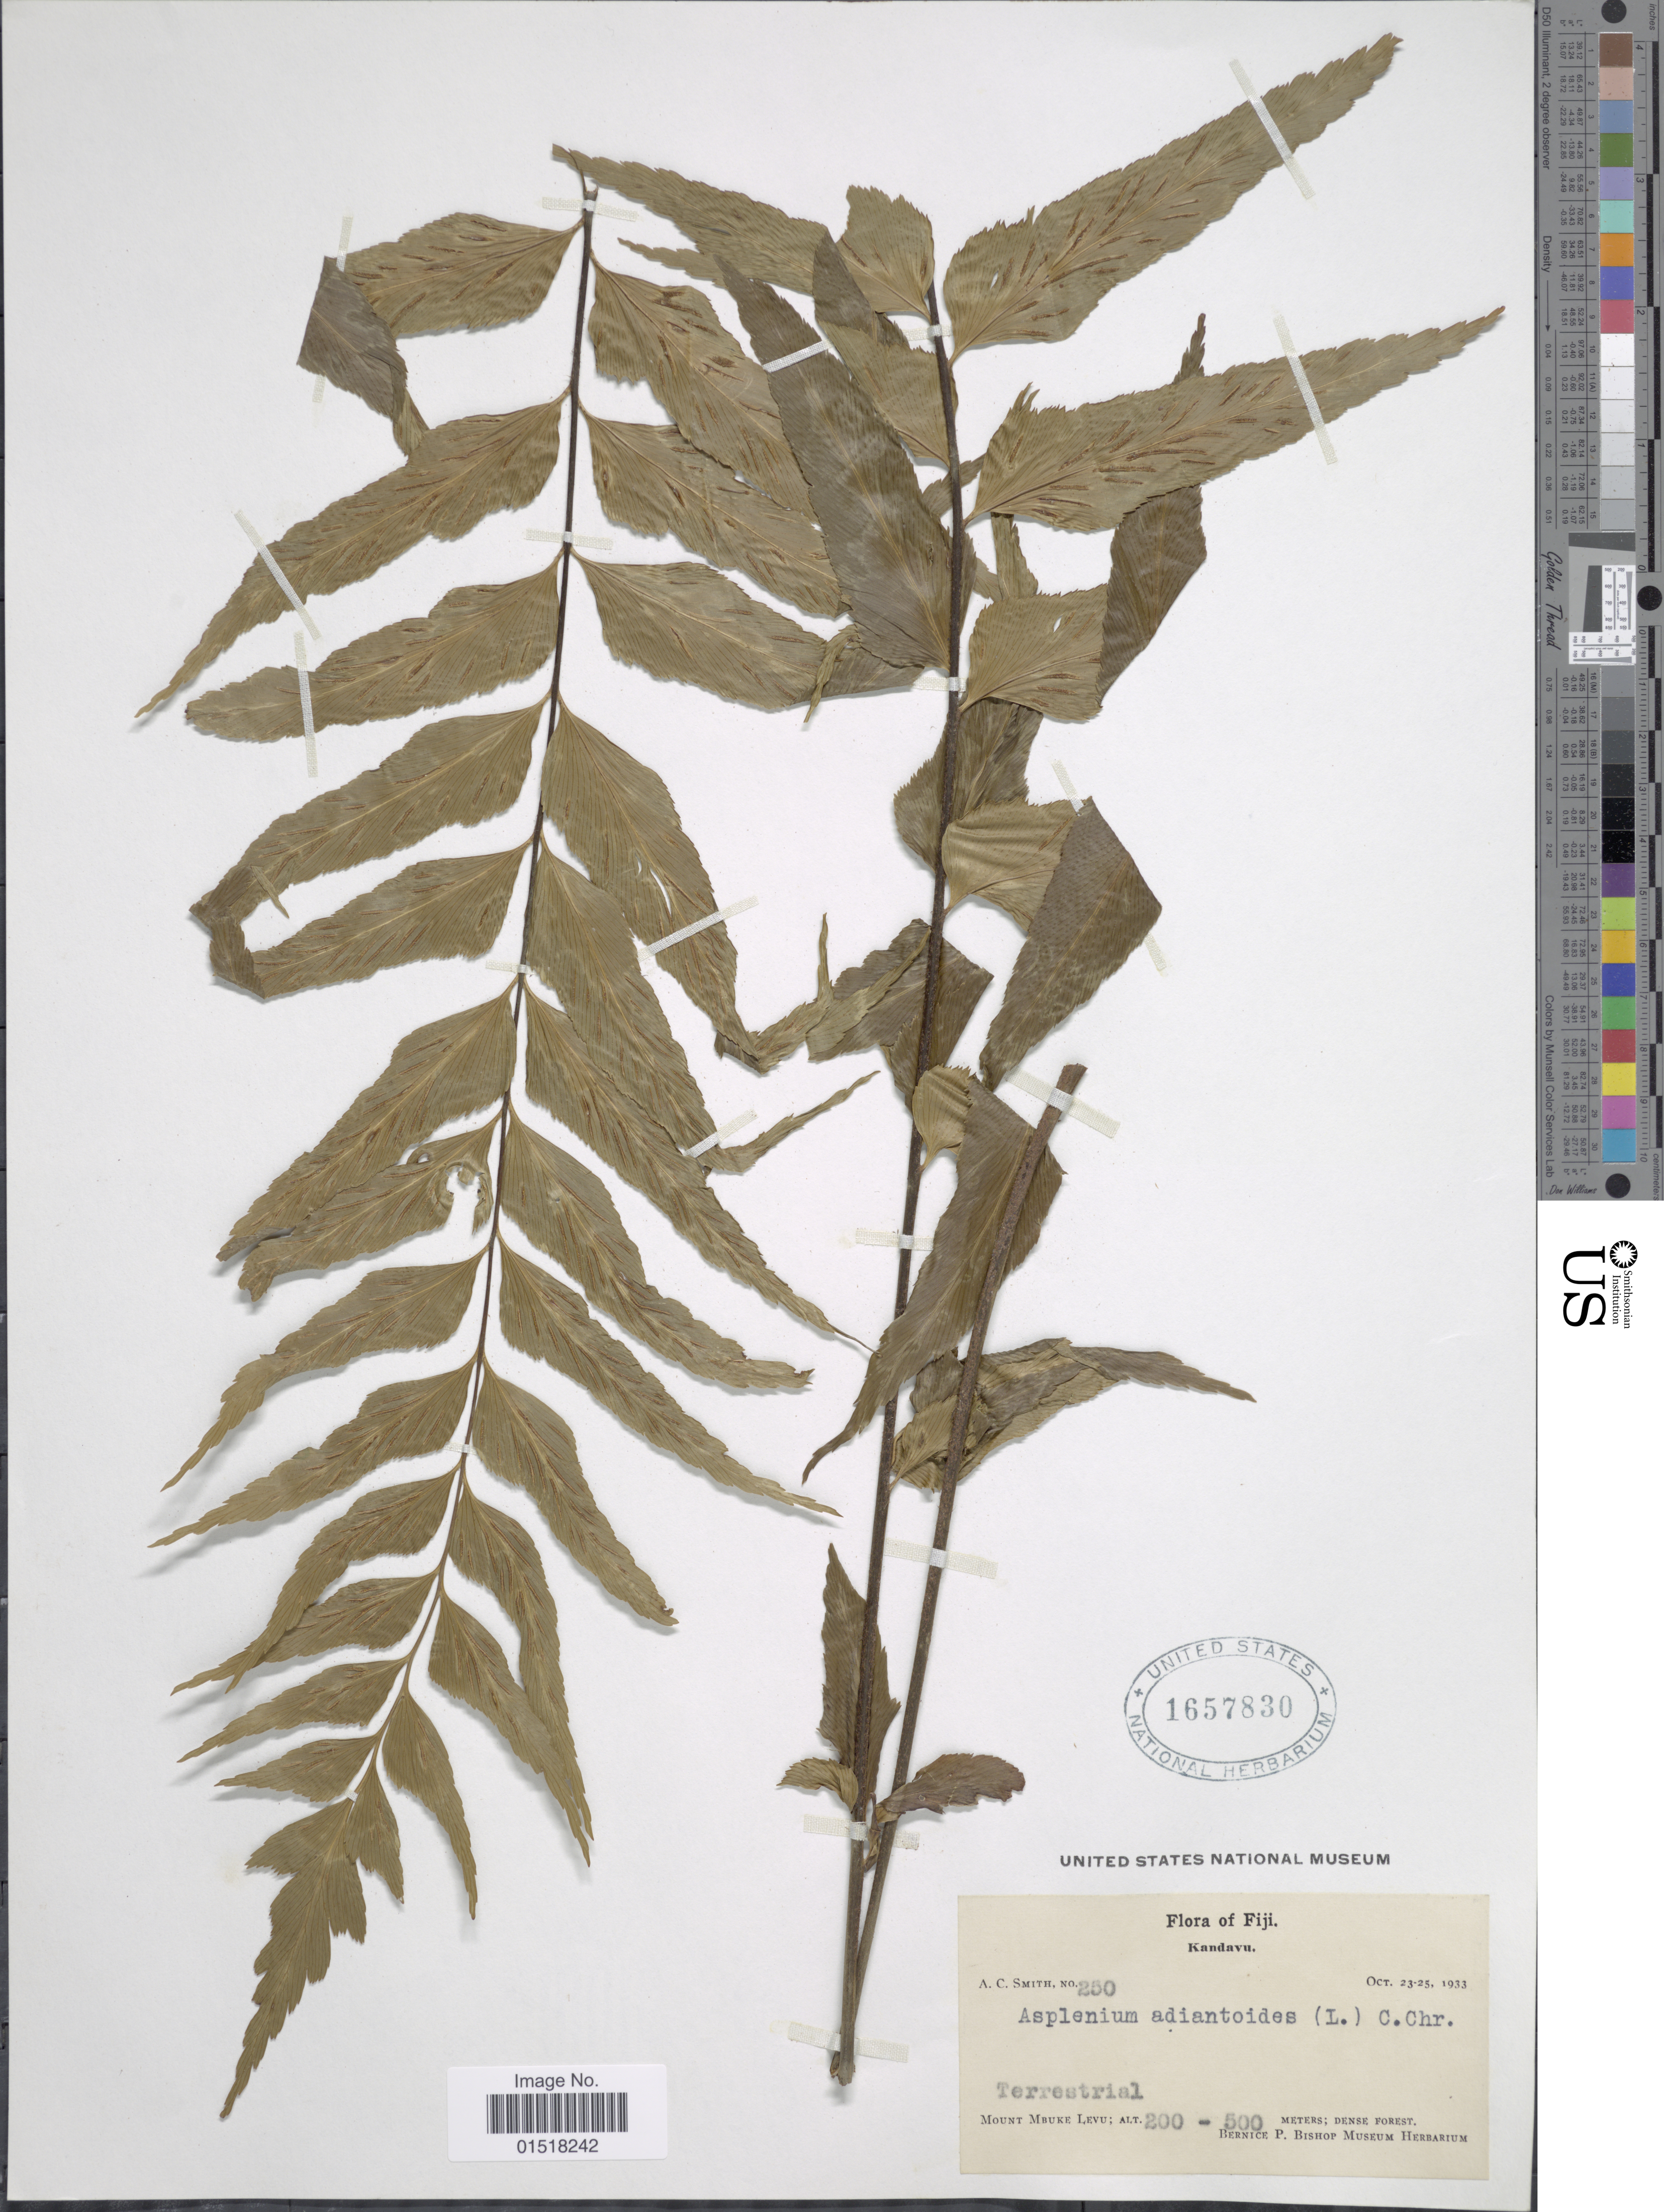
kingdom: Plantae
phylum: Tracheophyta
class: Polypodiopsida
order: Polypodiales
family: Aspleniaceae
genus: Asplenium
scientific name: Asplenium polyodon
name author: G. Forst.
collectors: A. C. Smith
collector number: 250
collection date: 1933-10-23/1933-10-25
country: Fiji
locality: Kandavu. Mount Mbuke Levu.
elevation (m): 200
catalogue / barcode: US 1657830